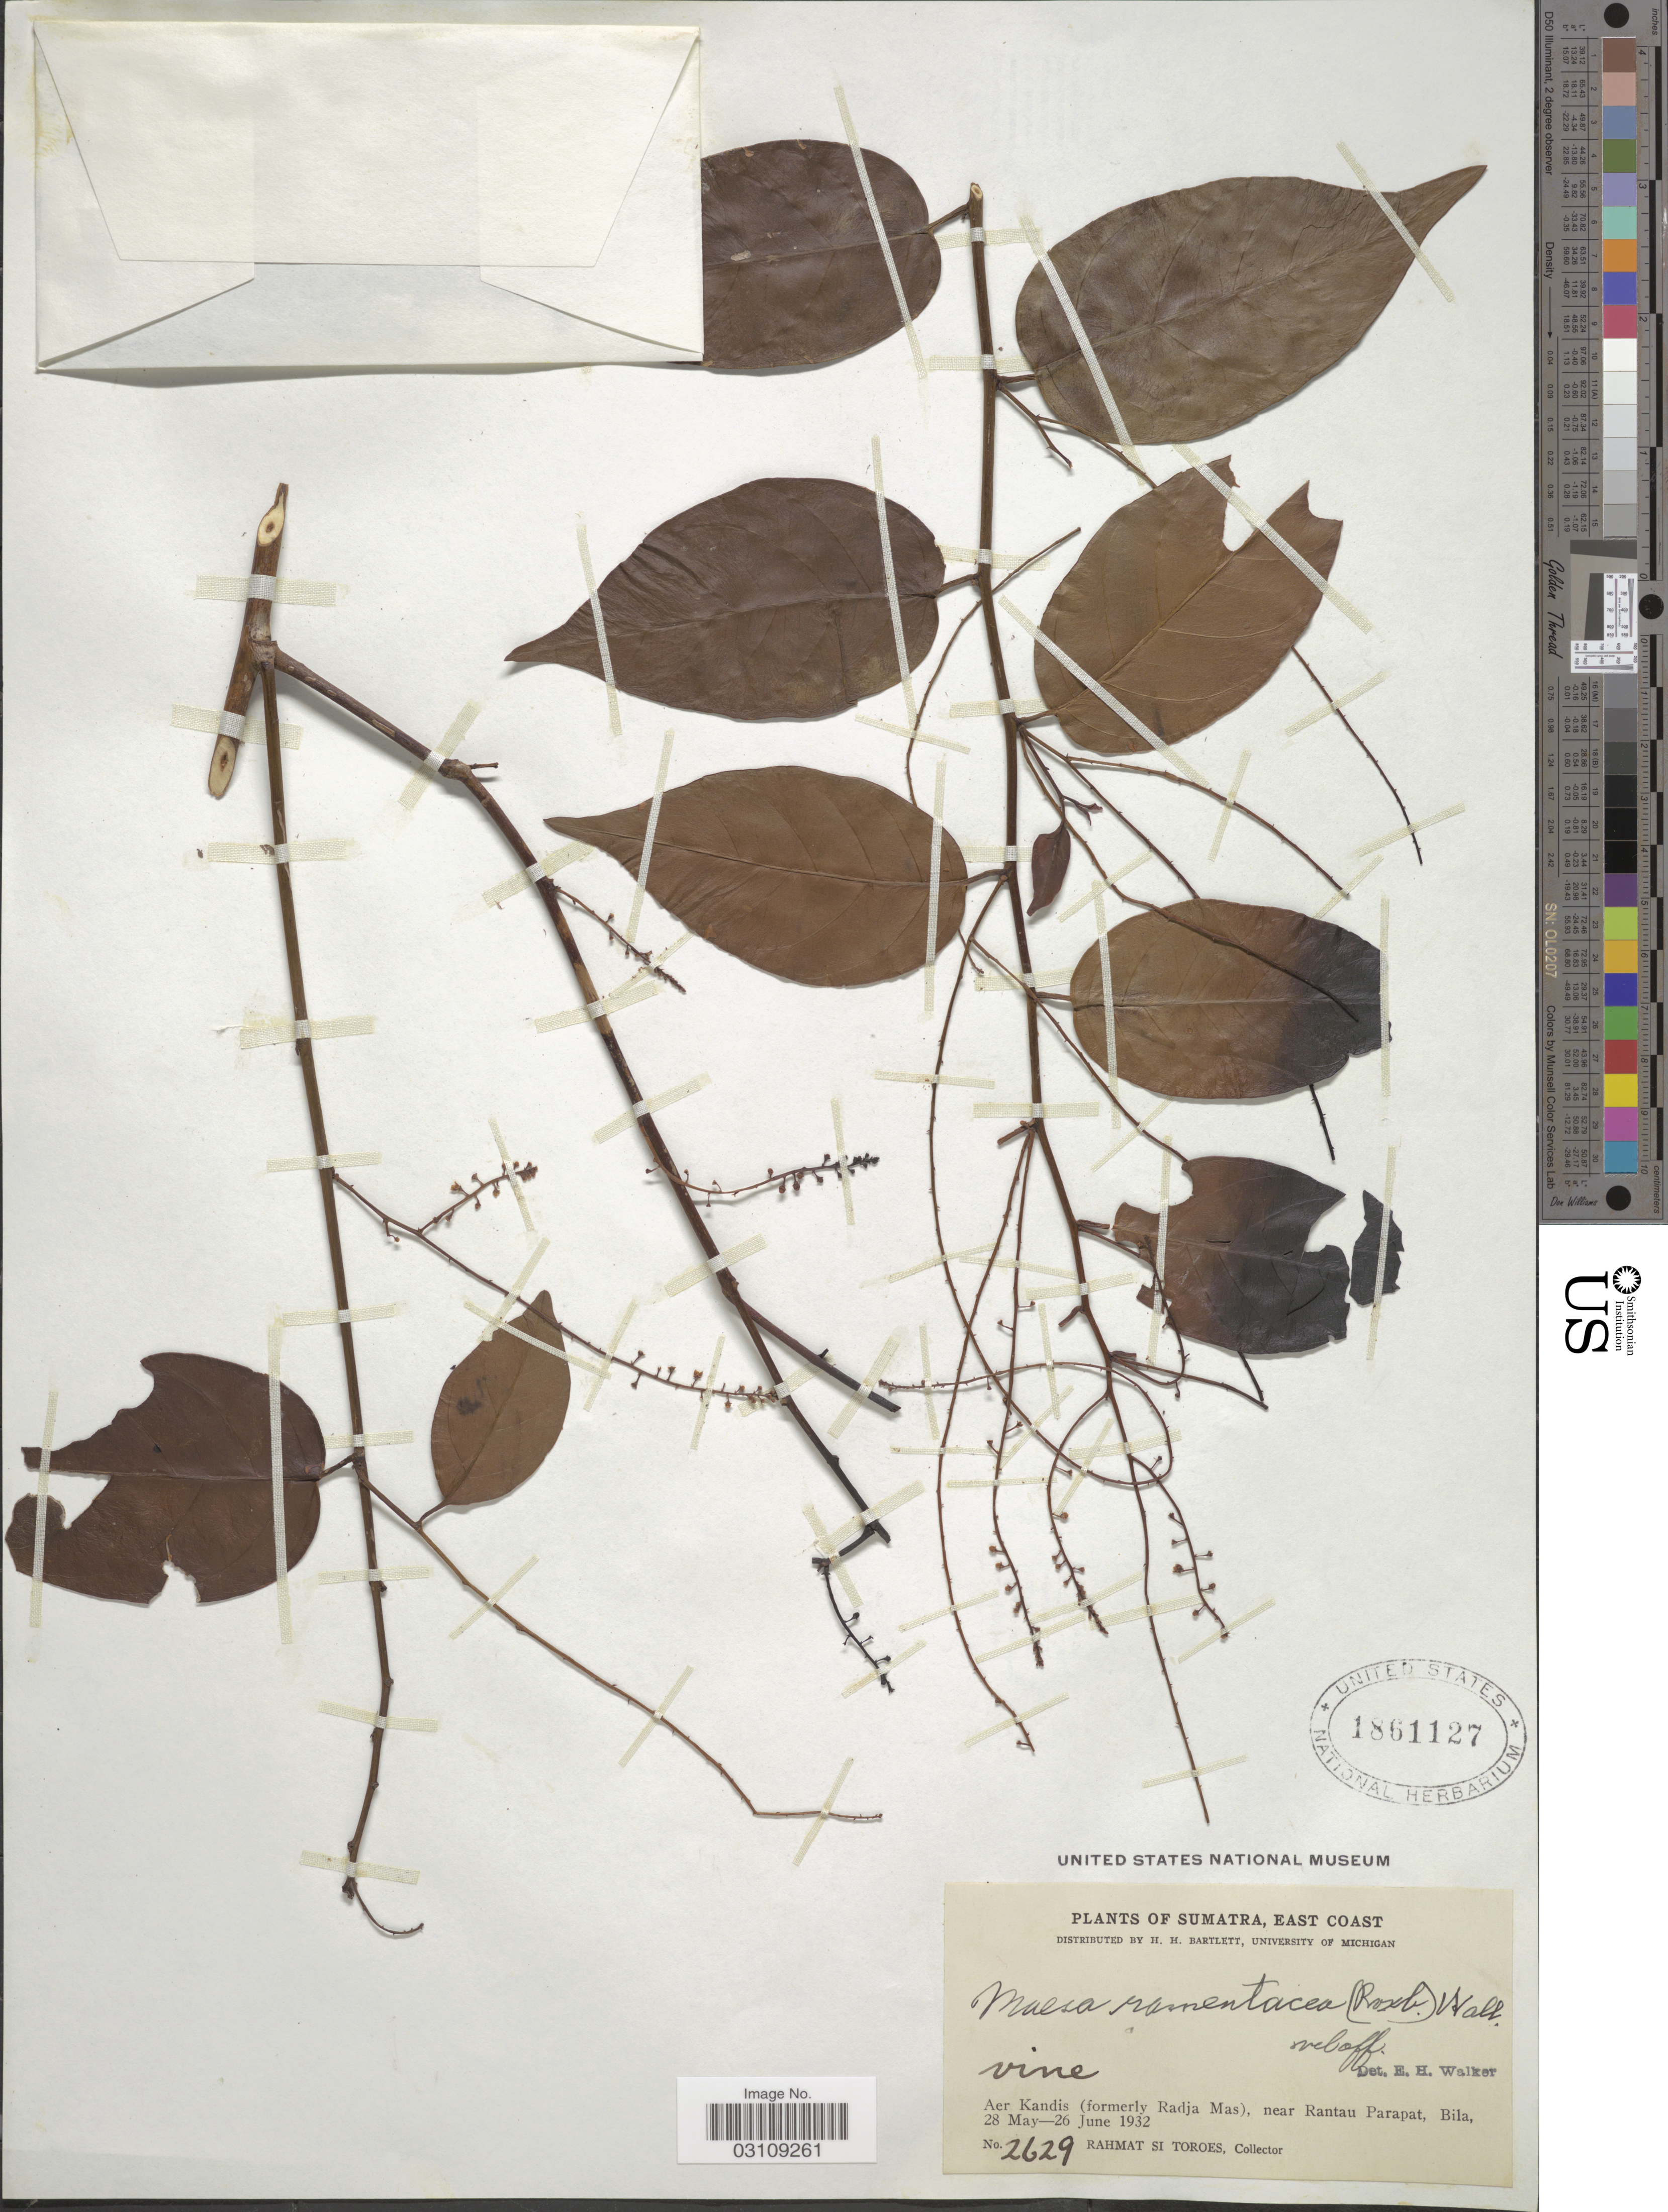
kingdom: Plantae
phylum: Tracheophyta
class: Magnoliopsida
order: Ericales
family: Primulaceae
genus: Maesa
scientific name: Maesa ramentacea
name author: (Roxb.) A. DC.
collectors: Rahmat Si Boeea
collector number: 2629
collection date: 1932-05-28/1932-06-26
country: Indonesia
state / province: Sumatra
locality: East Coast. Aer Kandis (formerly Radja Mas), near Rantau Parapat, Bila.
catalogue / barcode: US 1861127